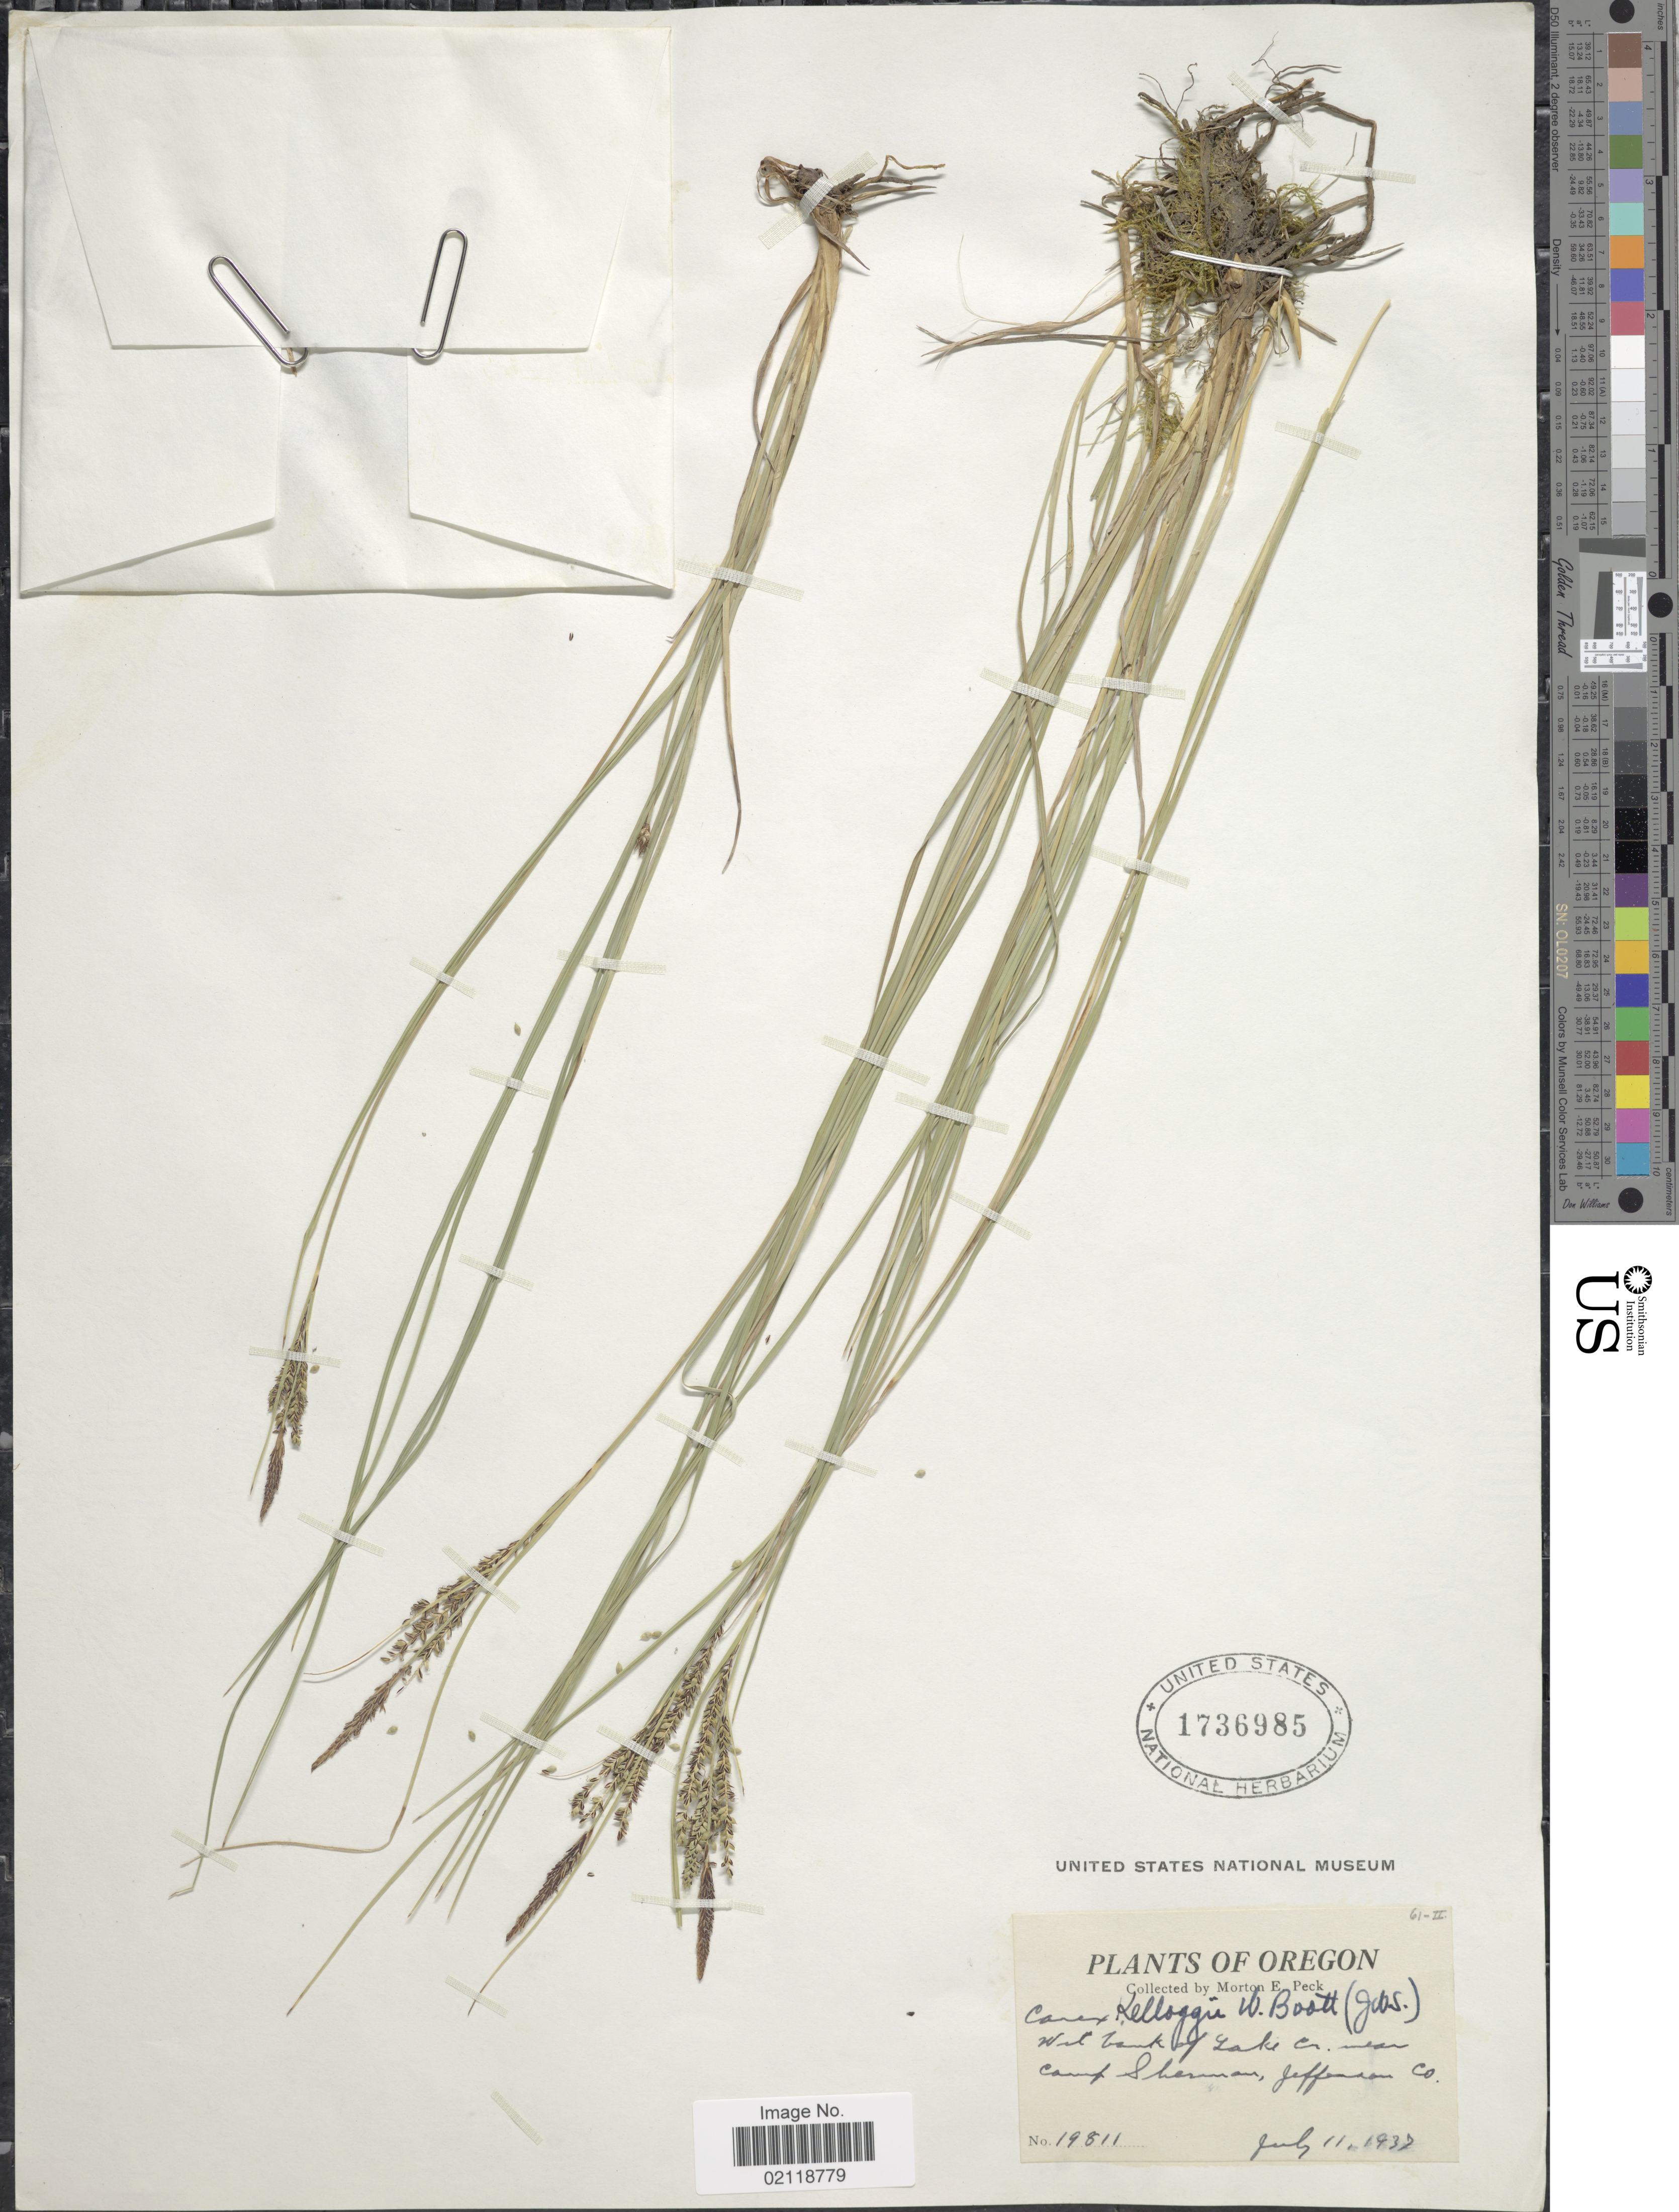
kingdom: Plantae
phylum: Tracheophyta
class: Liliopsida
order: Poales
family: Cyperaceae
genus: Carex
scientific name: Carex kelloggii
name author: W. Boott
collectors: M. E. Peck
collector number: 19811*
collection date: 1937-07-11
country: United States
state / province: Oregon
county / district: Jefferson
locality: Wet bank of Lake Co., near Camp Sherman, Jefferson Co.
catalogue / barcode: US 1736985